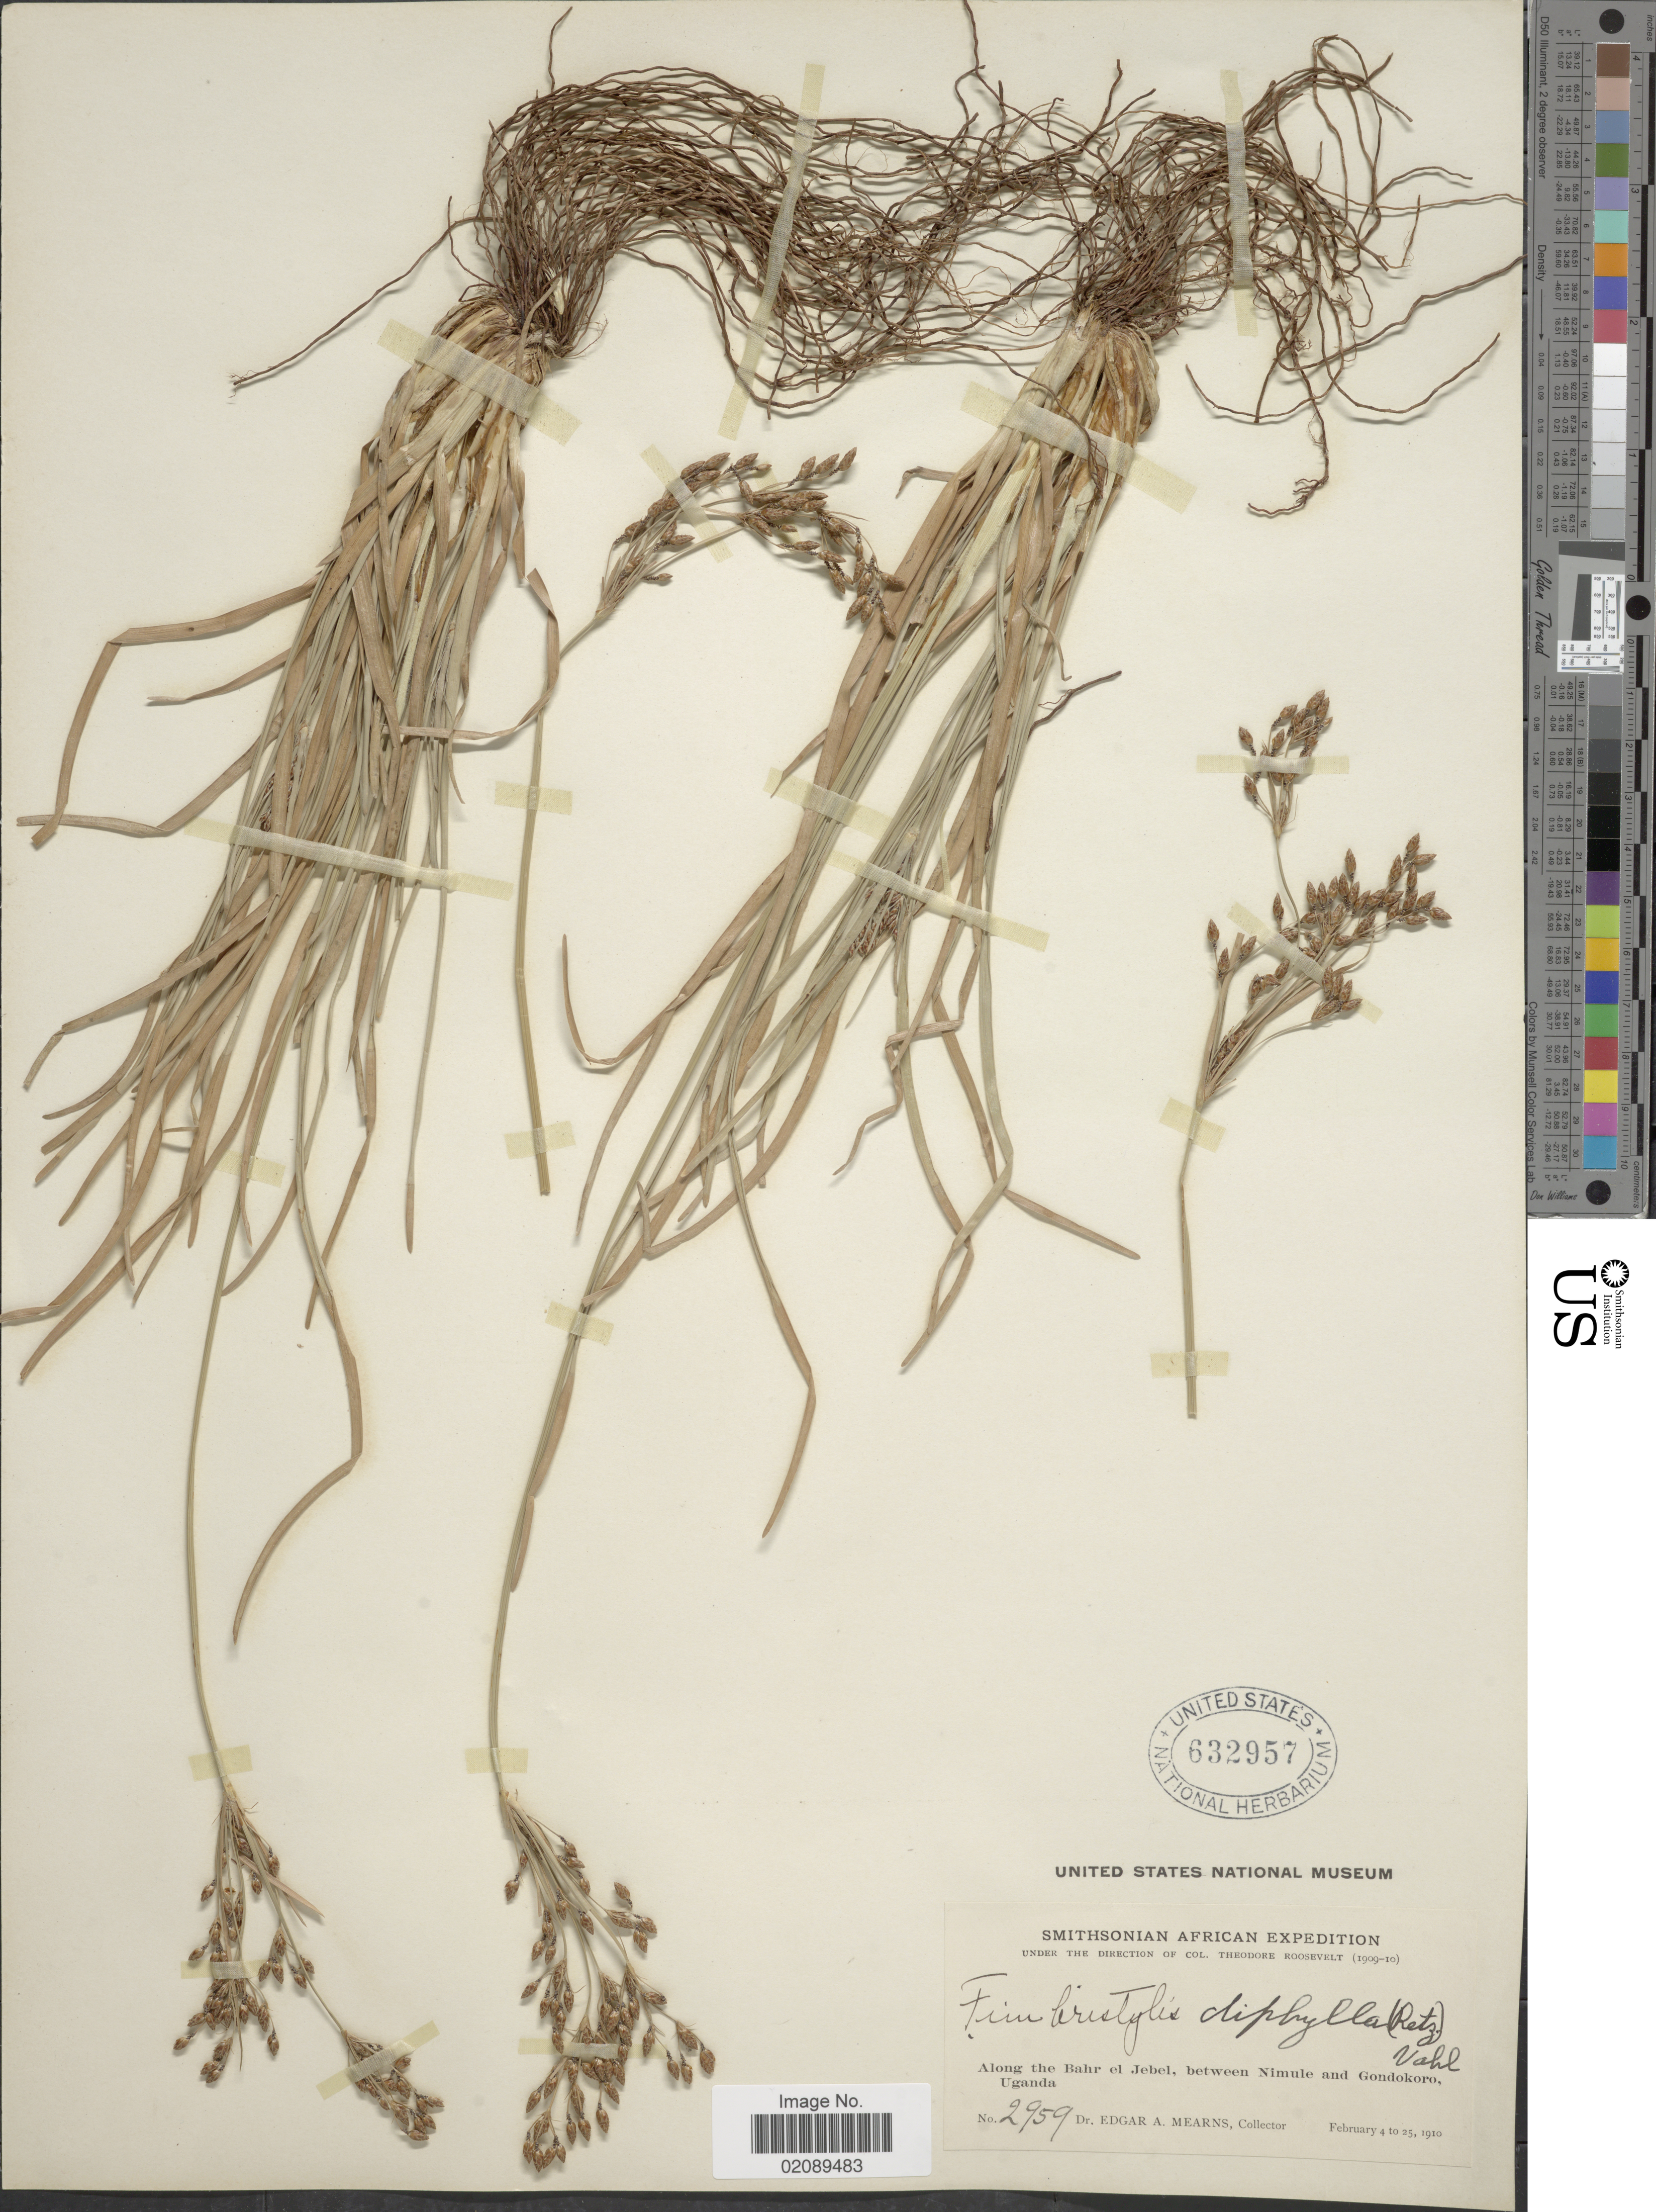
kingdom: Plantae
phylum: Tracheophyta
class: Liliopsida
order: Poales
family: Cyperaceae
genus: Fimbristylis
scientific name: Fimbristylis dichotoma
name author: (L.) Vahl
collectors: E. A. Mearns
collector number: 2959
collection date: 1910-02-04/1910-02-25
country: Uganda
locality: Along the Bahr el Jebel, between Nimule and Gondokoro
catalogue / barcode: US 632957